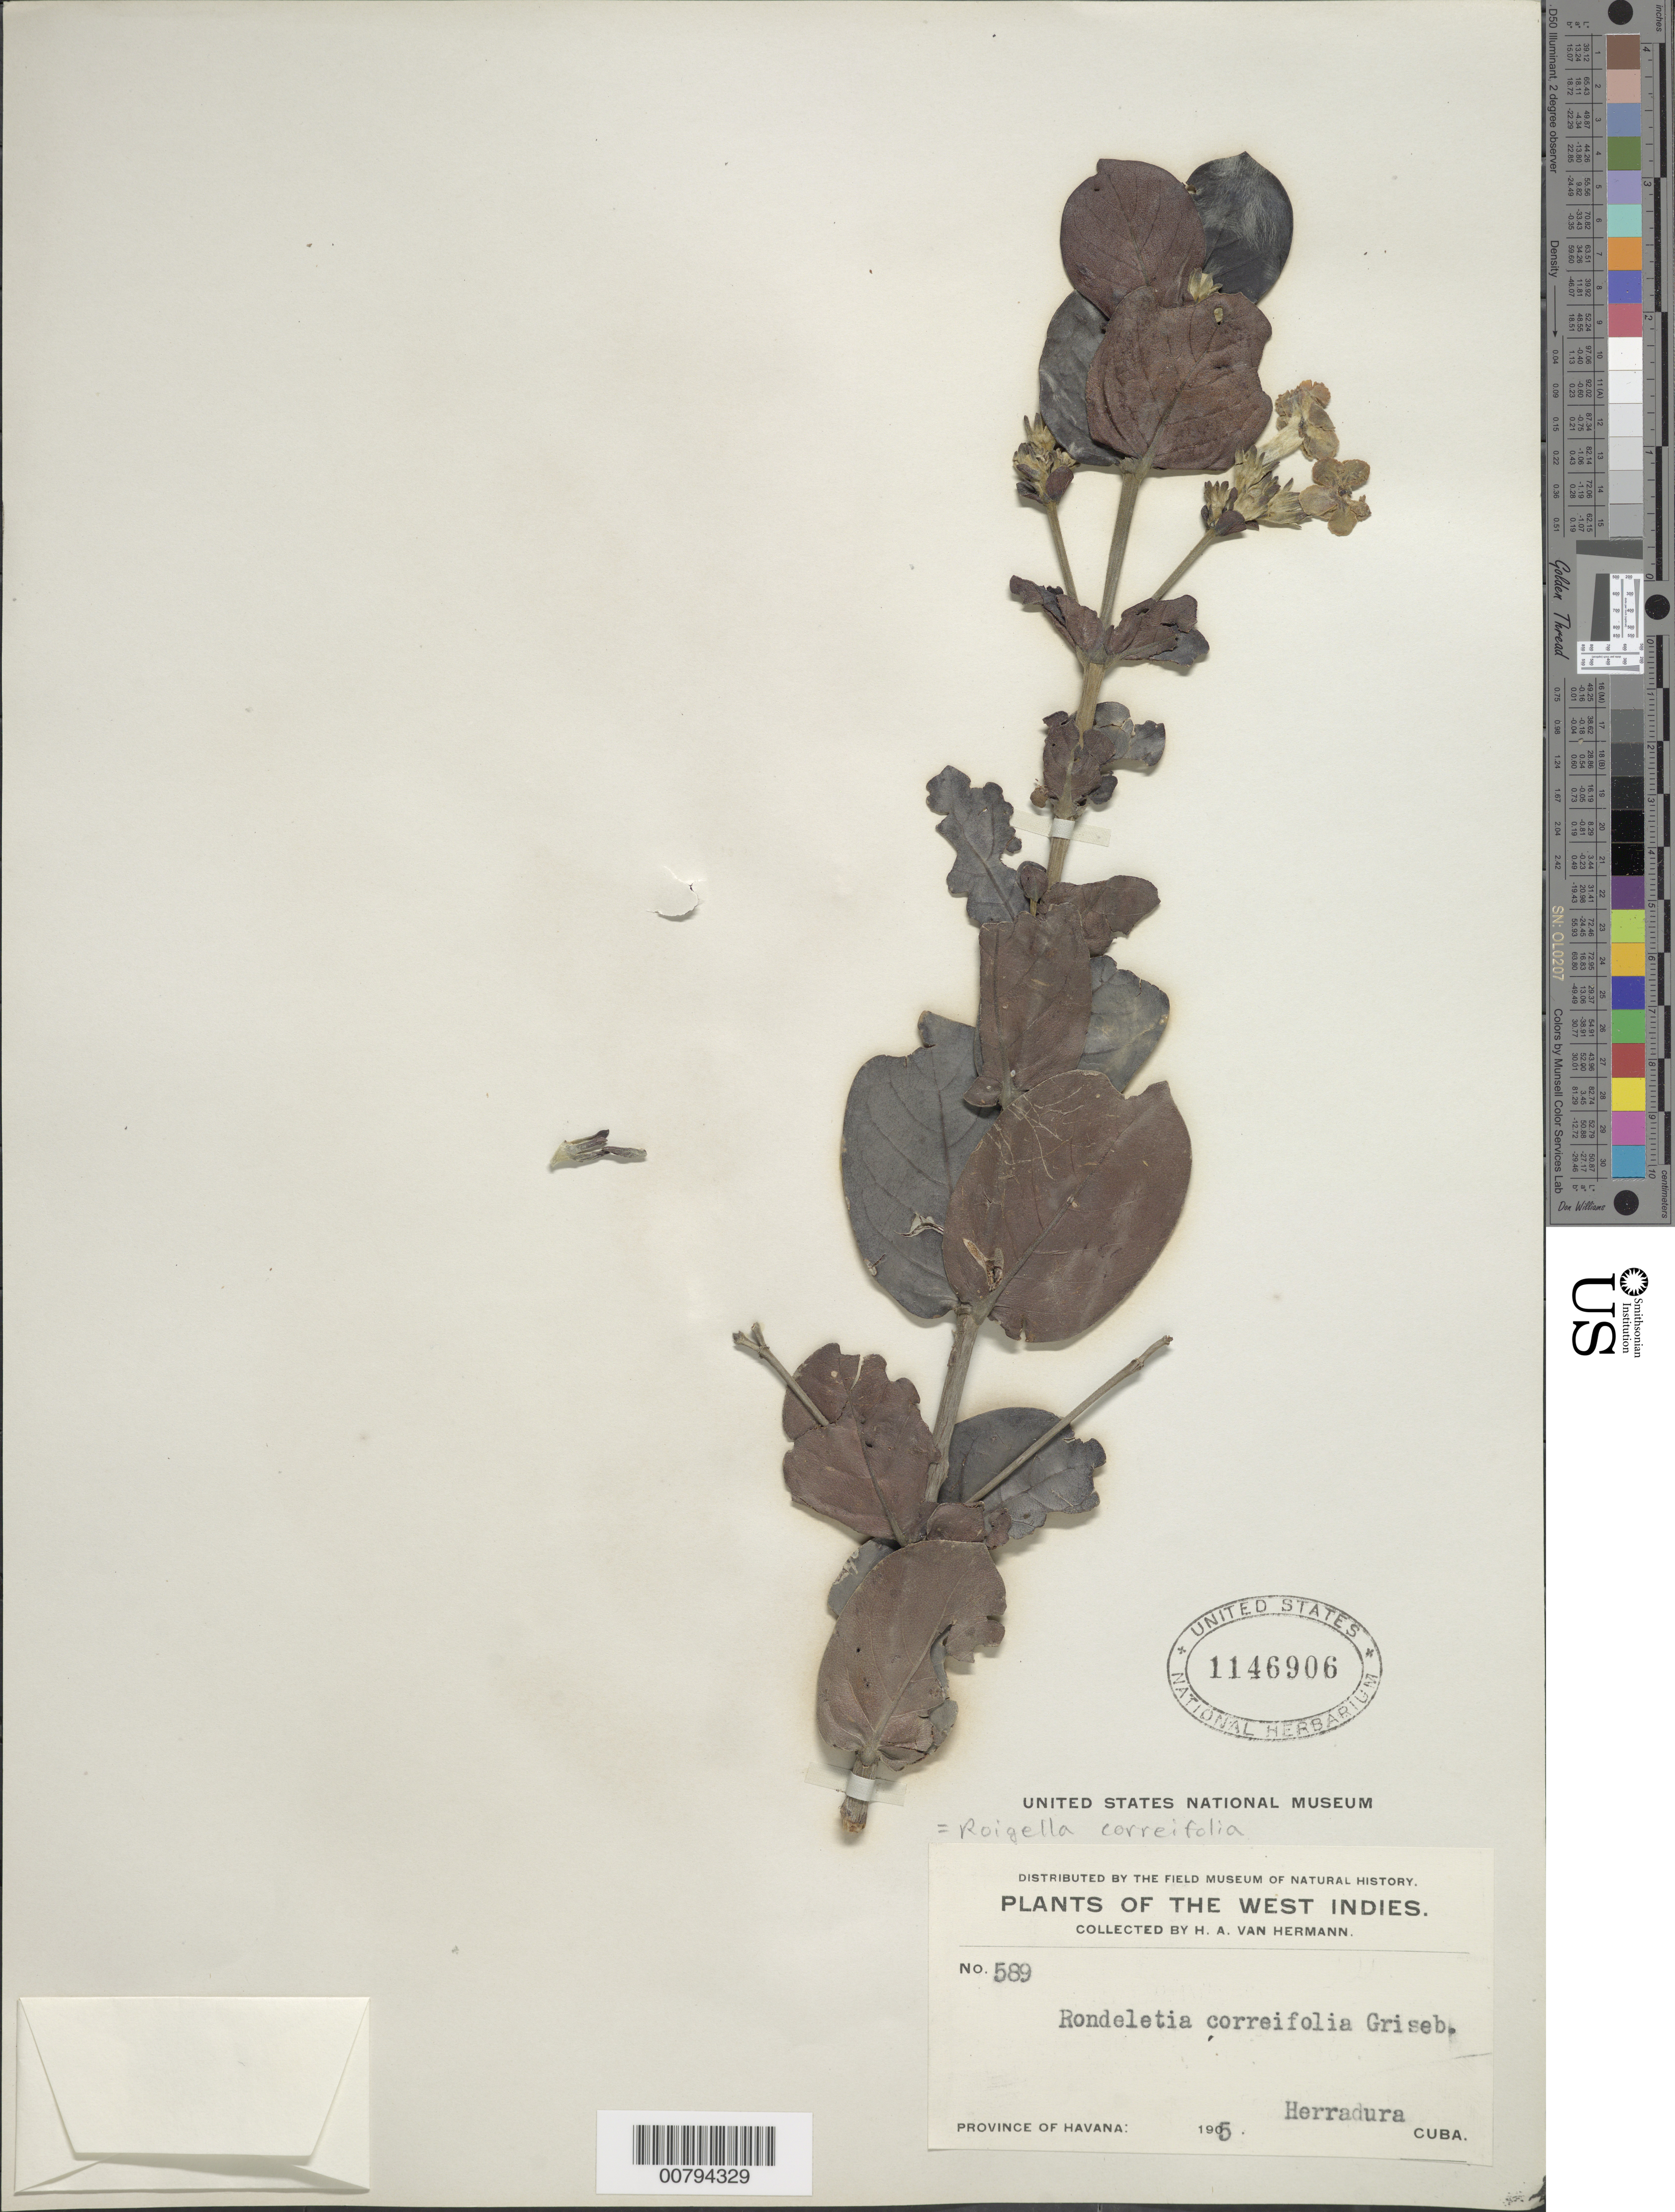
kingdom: Plantae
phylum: Tracheophyta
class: Magnoliopsida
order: Gentianales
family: Rubiaceae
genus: Roigella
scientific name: Roigella correifolia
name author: (Griseb.) Borhidi & Fernández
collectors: H. A. Van Hermann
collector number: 589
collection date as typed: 1905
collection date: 1905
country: Cuba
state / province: La Habana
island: Cuba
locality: Herradura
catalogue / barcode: US 1146906